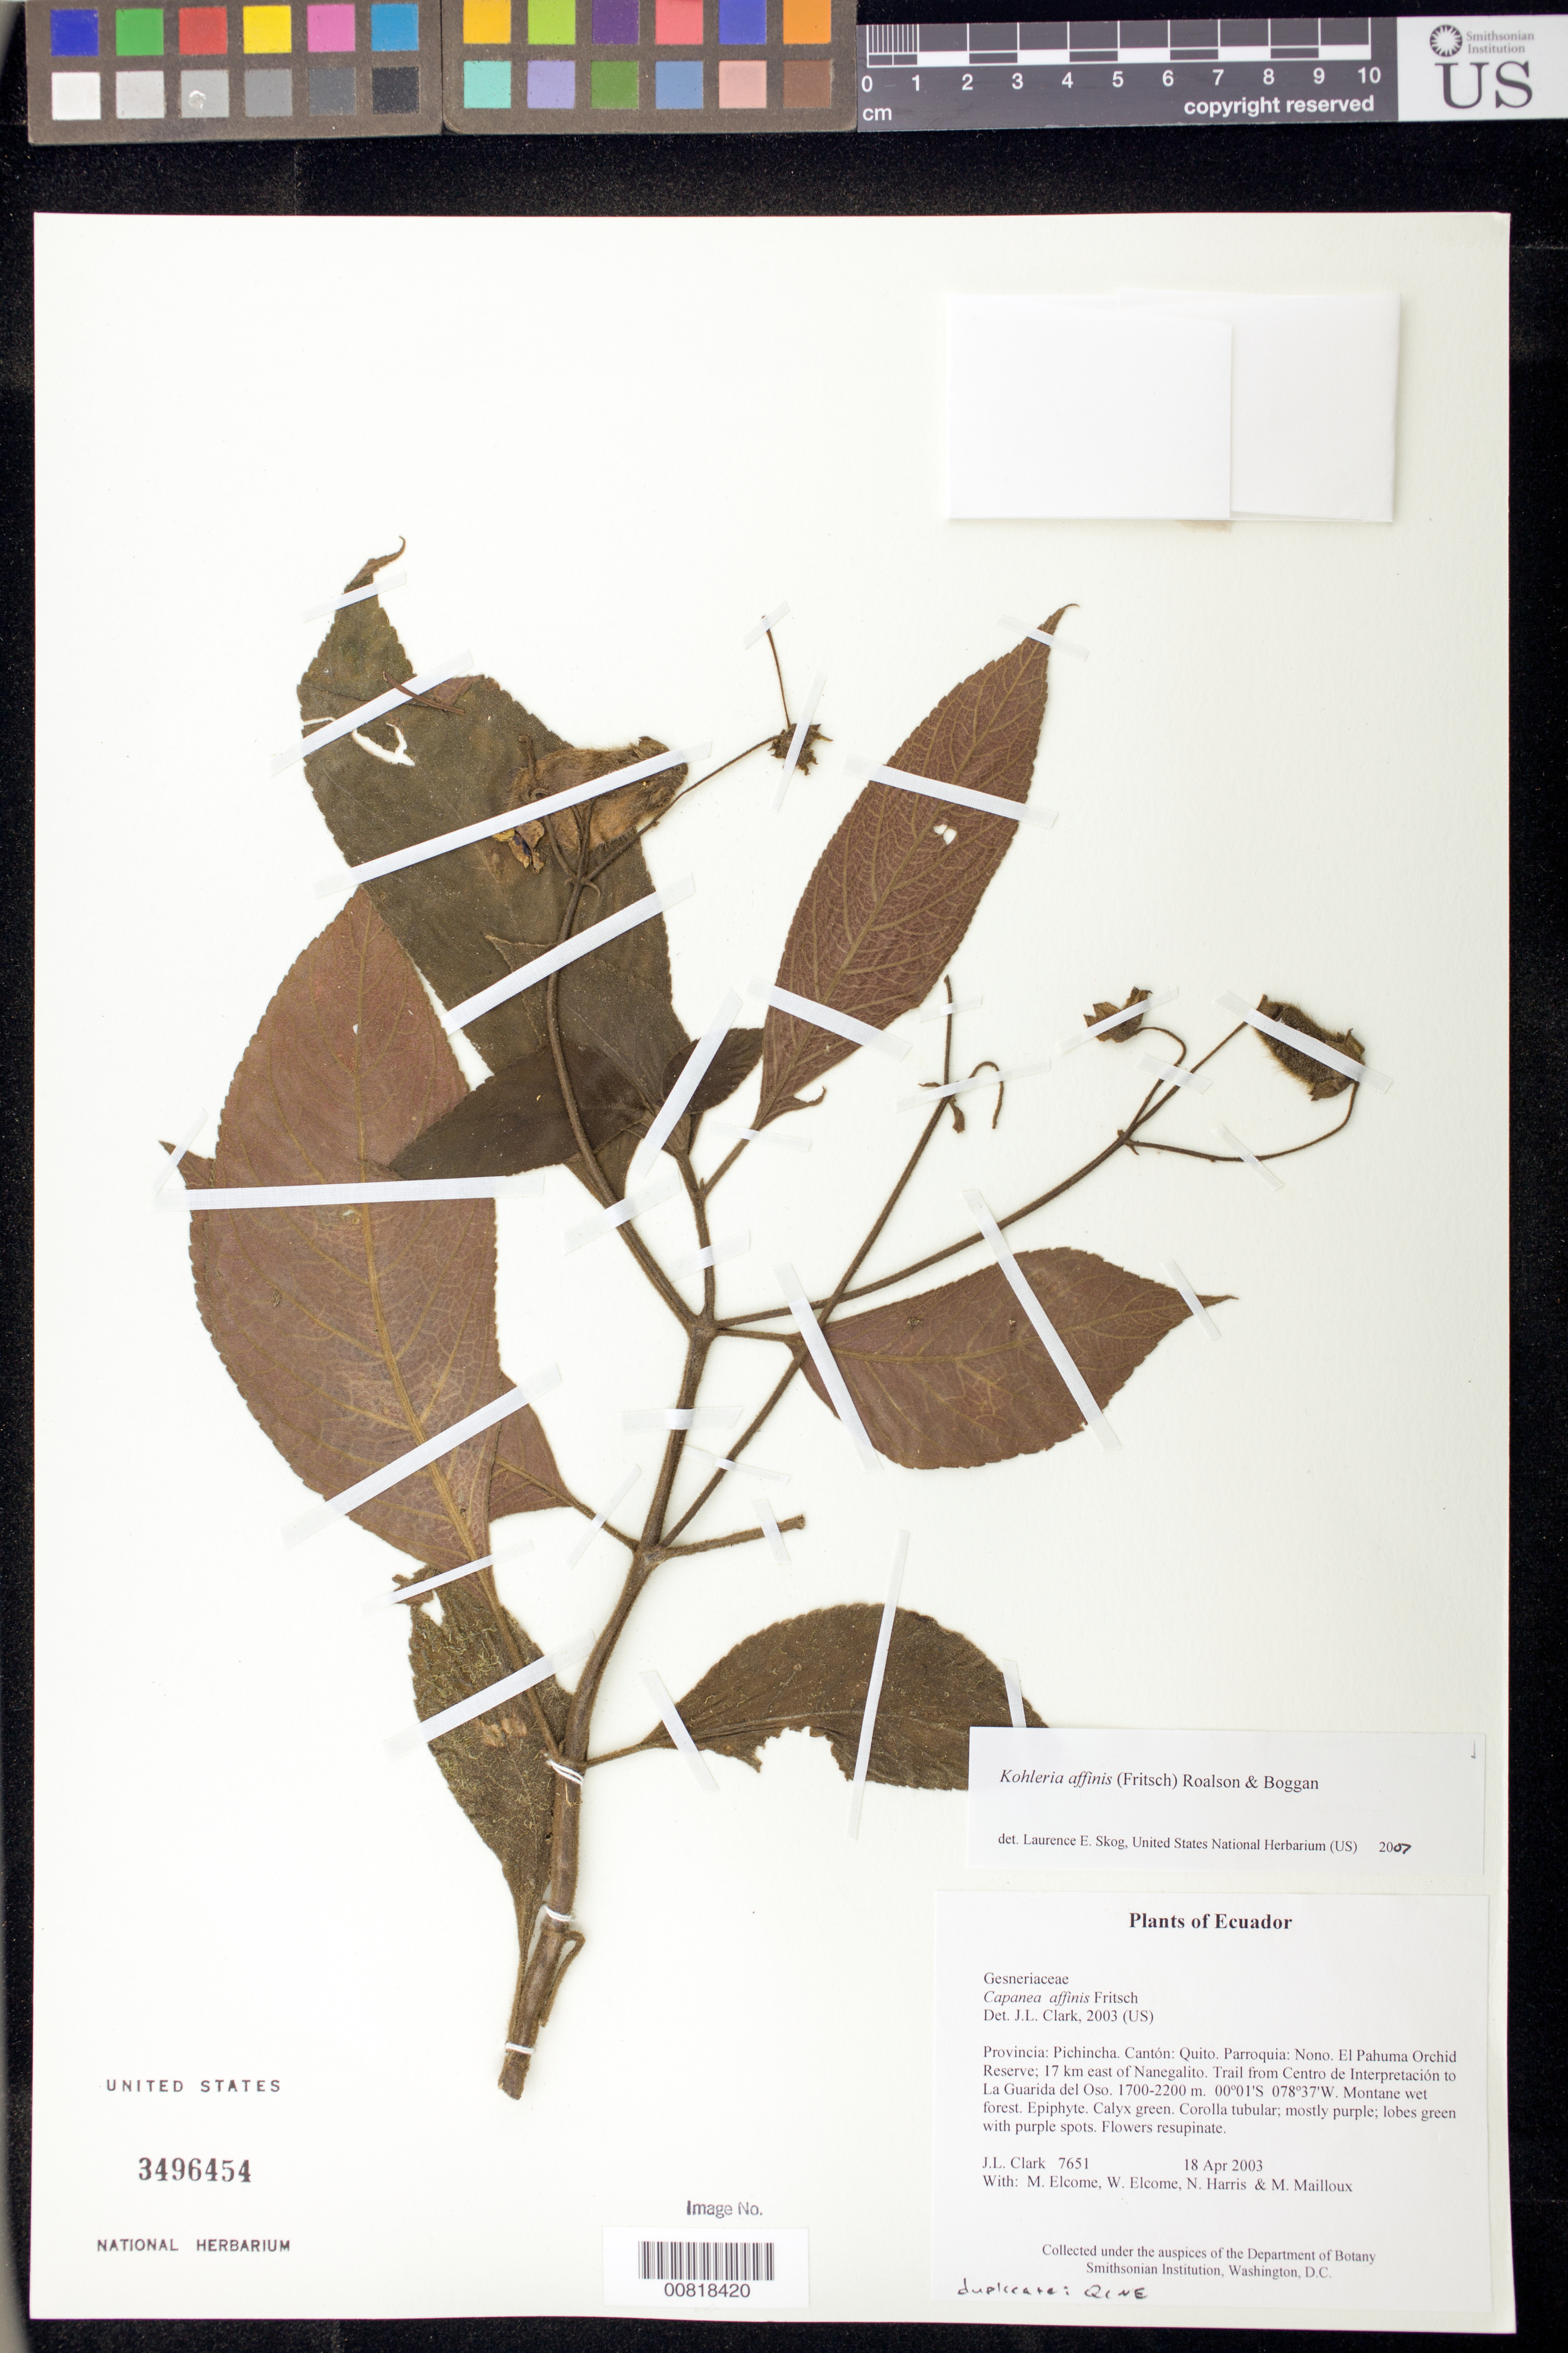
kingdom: Plantae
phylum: Tracheophyta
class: Magnoliopsida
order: Lamiales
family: Gesneriaceae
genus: Kohleria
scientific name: Kohleria affinis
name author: (Fritsch) Roalson & Boggan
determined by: Skog, Laurence E.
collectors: J. L. Clark, M. Elcome, W. Elcome, N. Harris & M. Mailloux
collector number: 7651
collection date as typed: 18 Apr 2003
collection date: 2003-04-18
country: Ecuador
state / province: Pichincha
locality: Quito. Parroquia: Nono. El Pahuma Orchid Reserve; 17 km east of Nanegalito. Trail from Centro de Interpretación to La Guarida del Oso.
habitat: Montane wet forest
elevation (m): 1700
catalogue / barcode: US 3496454